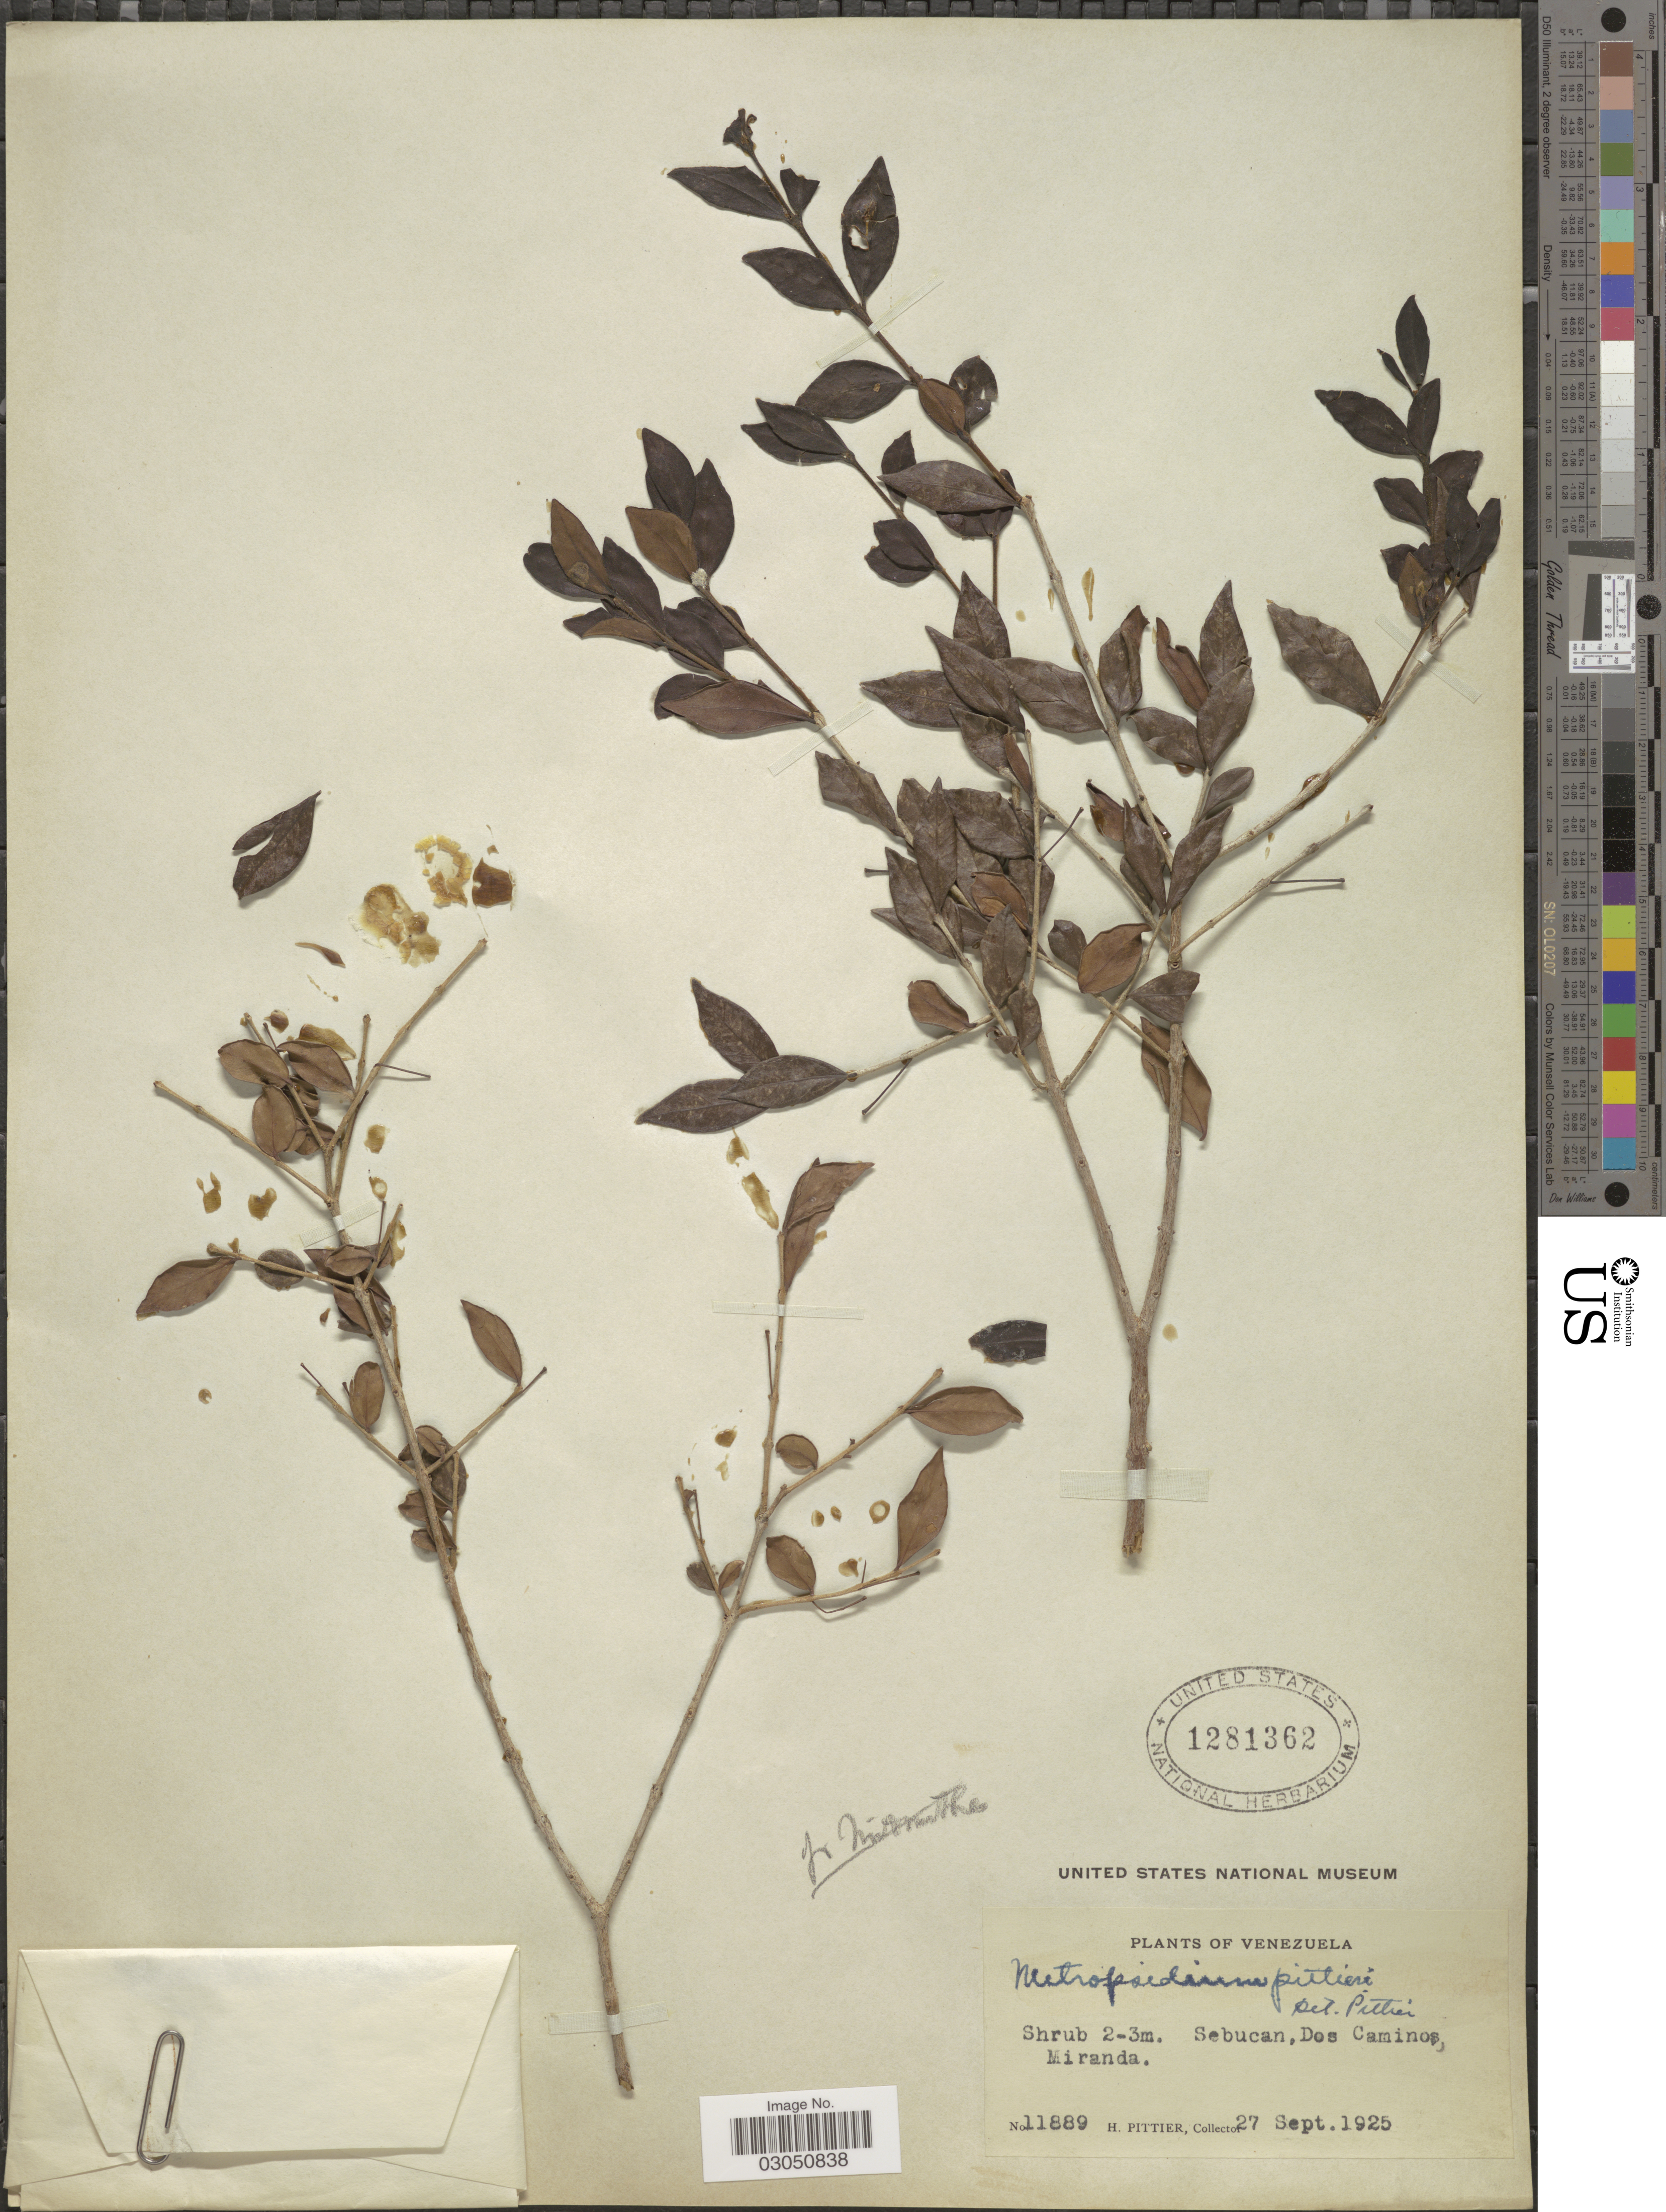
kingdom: Plantae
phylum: Tracheophyta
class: Magnoliopsida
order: Myrtales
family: Myrtaceae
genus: Psidium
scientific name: Psidium oligospermum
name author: Mart. ex DC.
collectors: H. F. Pittier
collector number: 11889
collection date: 1925-09-27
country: Venezuela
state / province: Miranda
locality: Sebucan, Dos Caminos.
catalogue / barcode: US 1281362